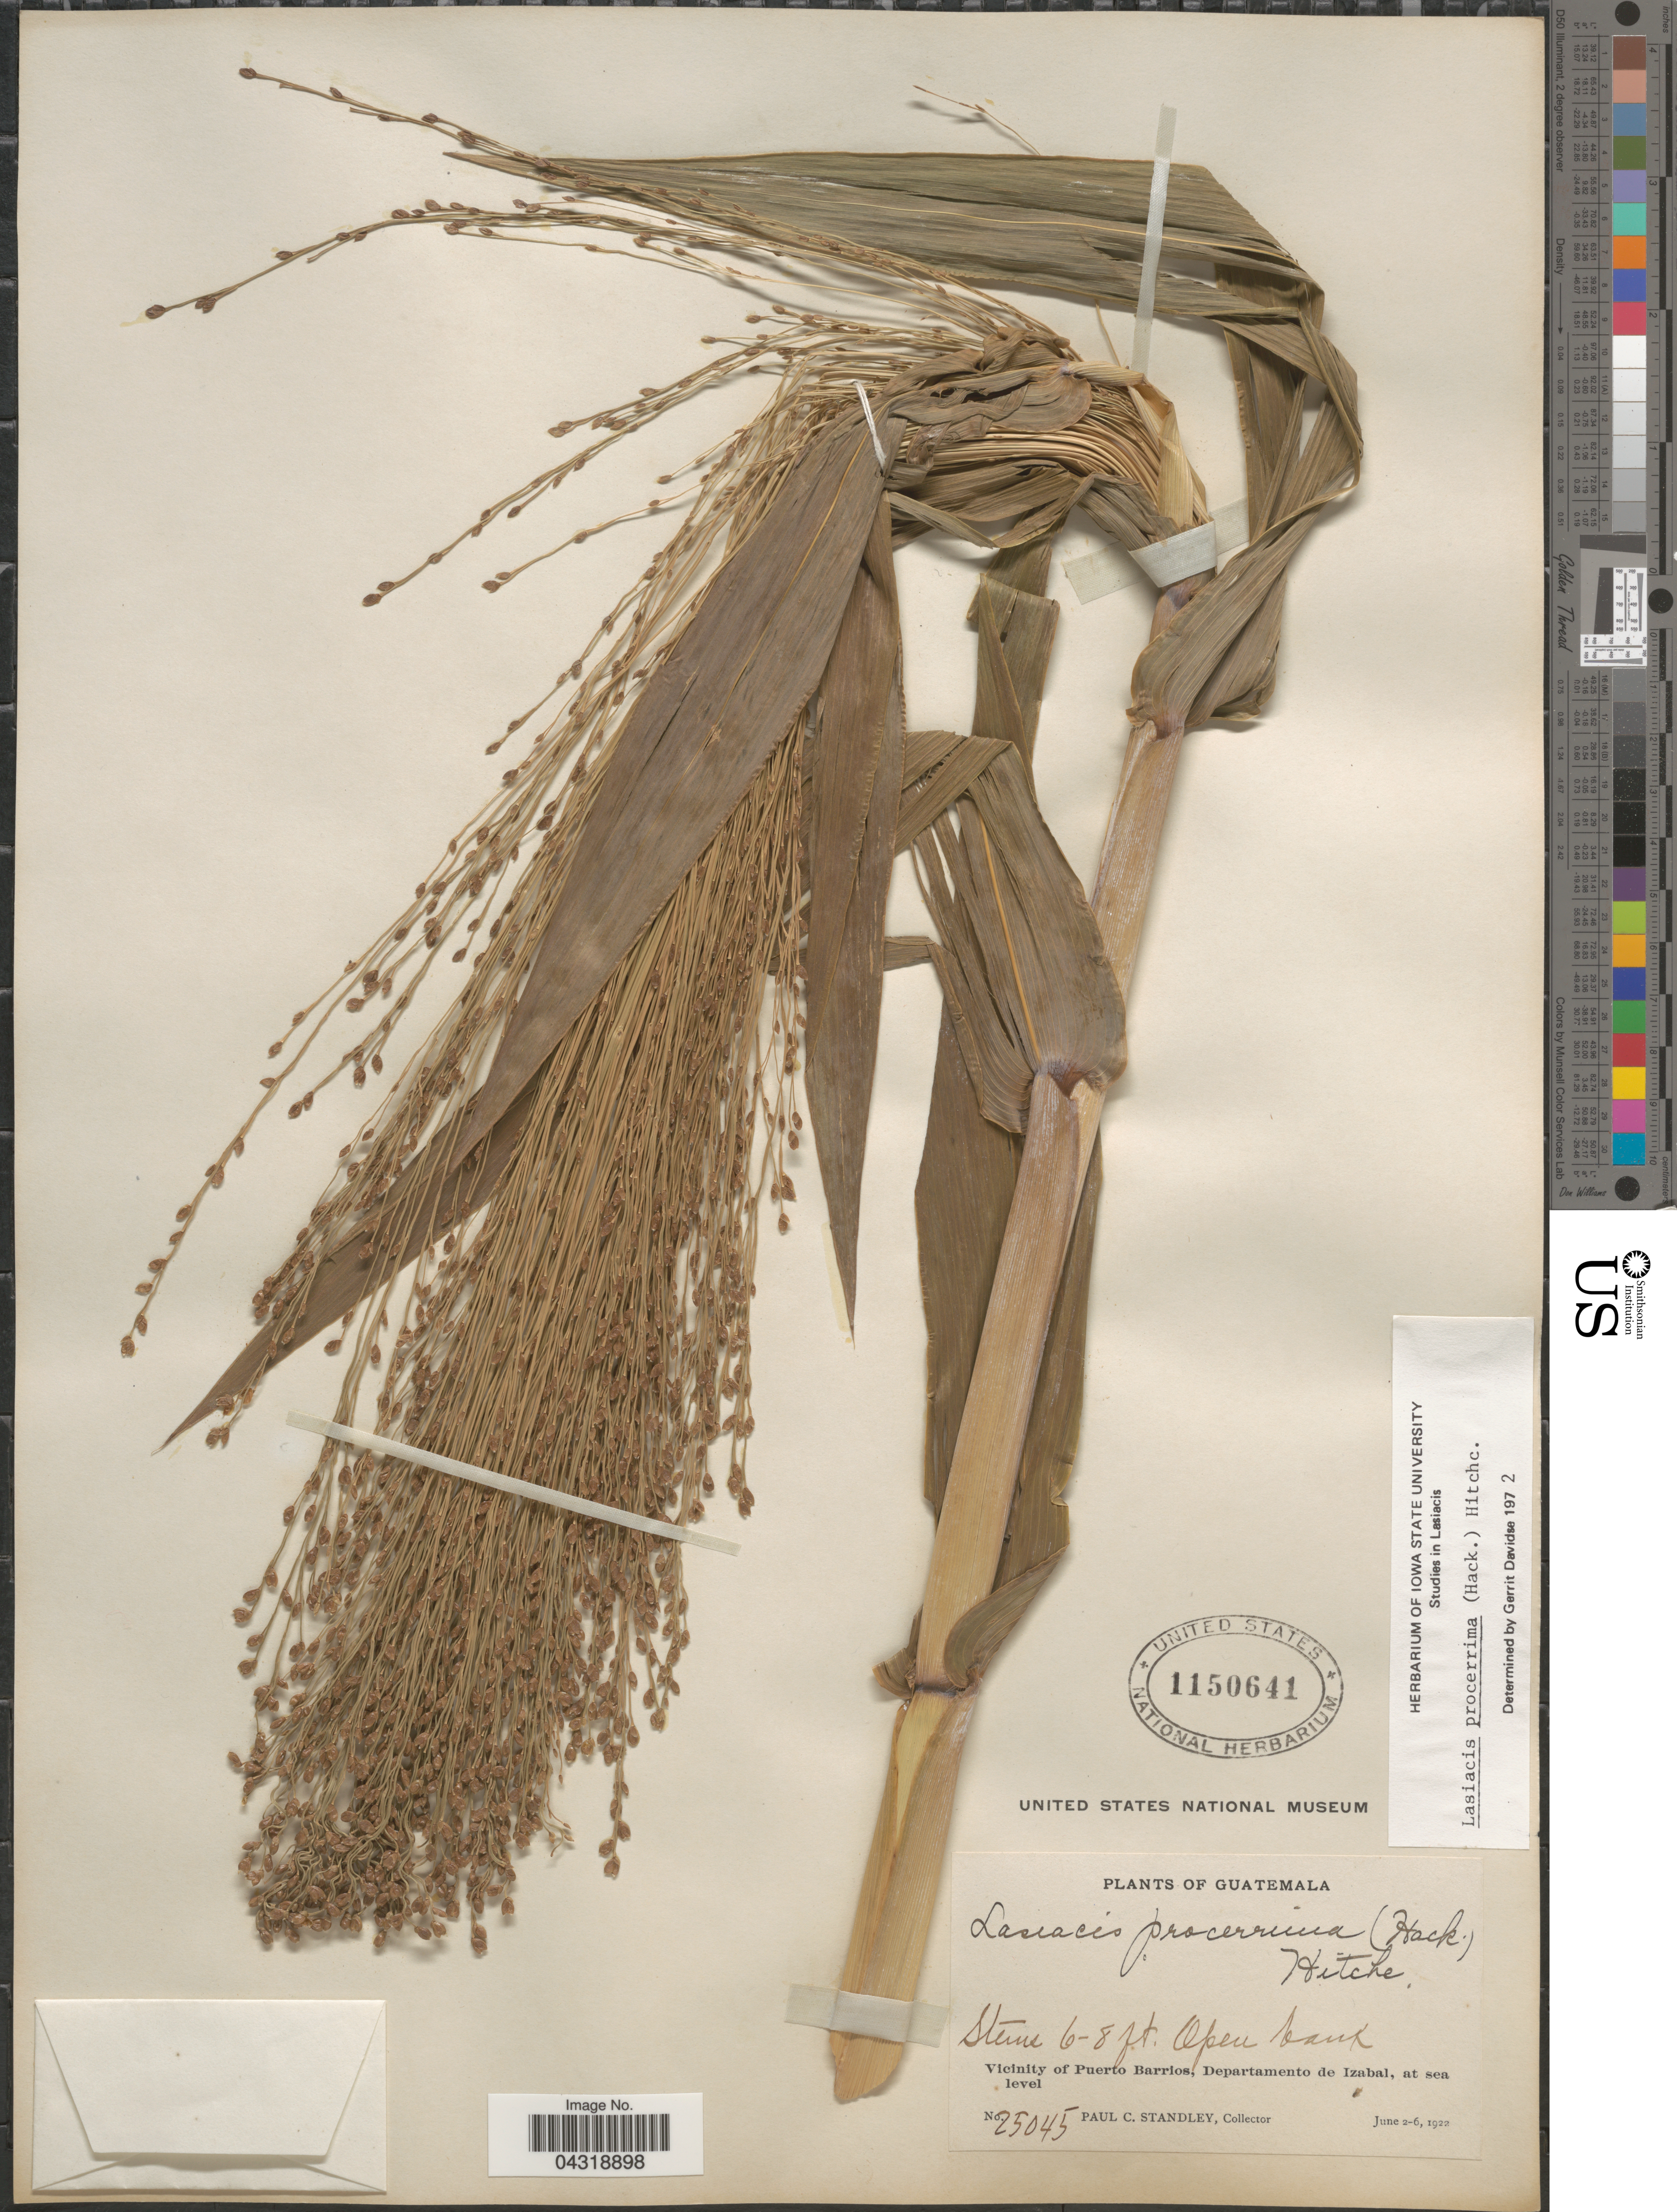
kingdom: Plantae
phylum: Tracheophyta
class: Liliopsida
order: Poales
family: Poaceae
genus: Lasiacis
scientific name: Lasiacis procerrima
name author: (Hack.) Hitchc.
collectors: P. C. Standley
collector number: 25045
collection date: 1922-06-02/1922-06-06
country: Guatemala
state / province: Izabal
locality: Vicinity of Puerto Barrios, Departamento de Izabal.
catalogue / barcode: US 1150641